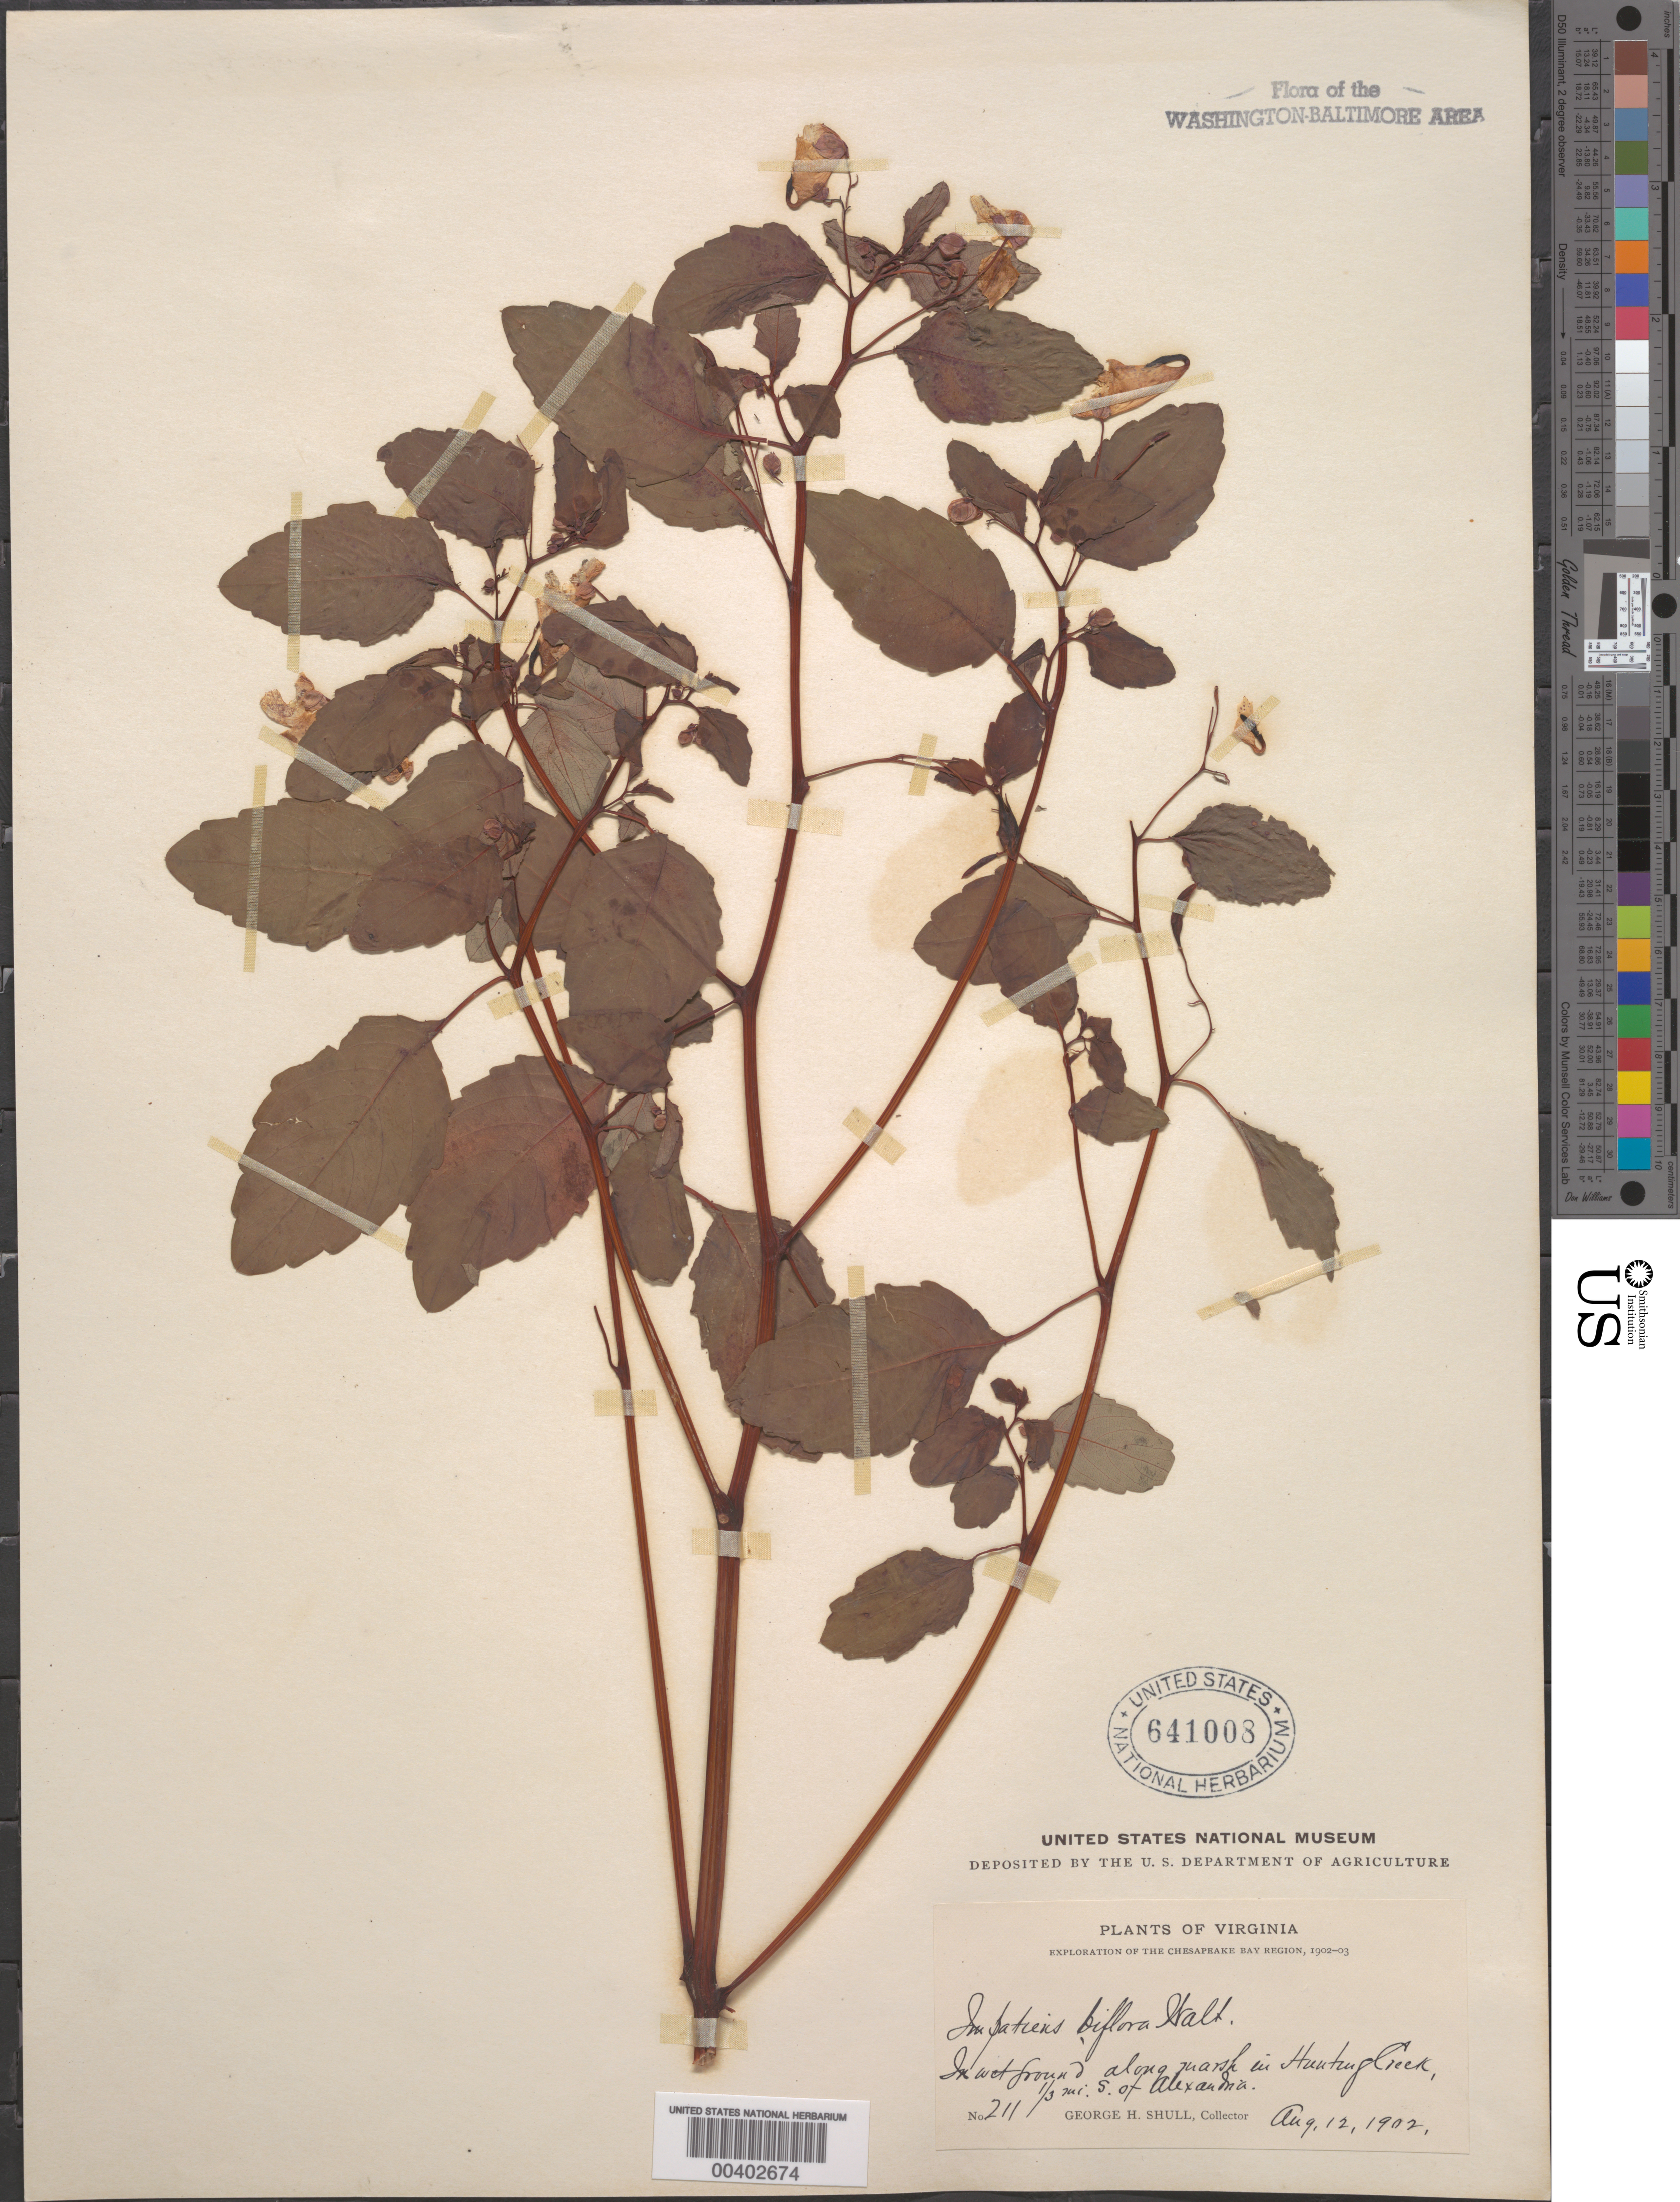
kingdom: Plantae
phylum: Tracheophyta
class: Magnoliopsida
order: Ericales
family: Balsaminaceae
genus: Impatiens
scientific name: Impatiens capensis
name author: Meerb.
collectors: G. H. Shull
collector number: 211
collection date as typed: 12 Aug 1902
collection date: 1902-08-12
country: United States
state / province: Virginia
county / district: Fairfax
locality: Hunting Creek, south of Alexandria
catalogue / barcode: US 541008